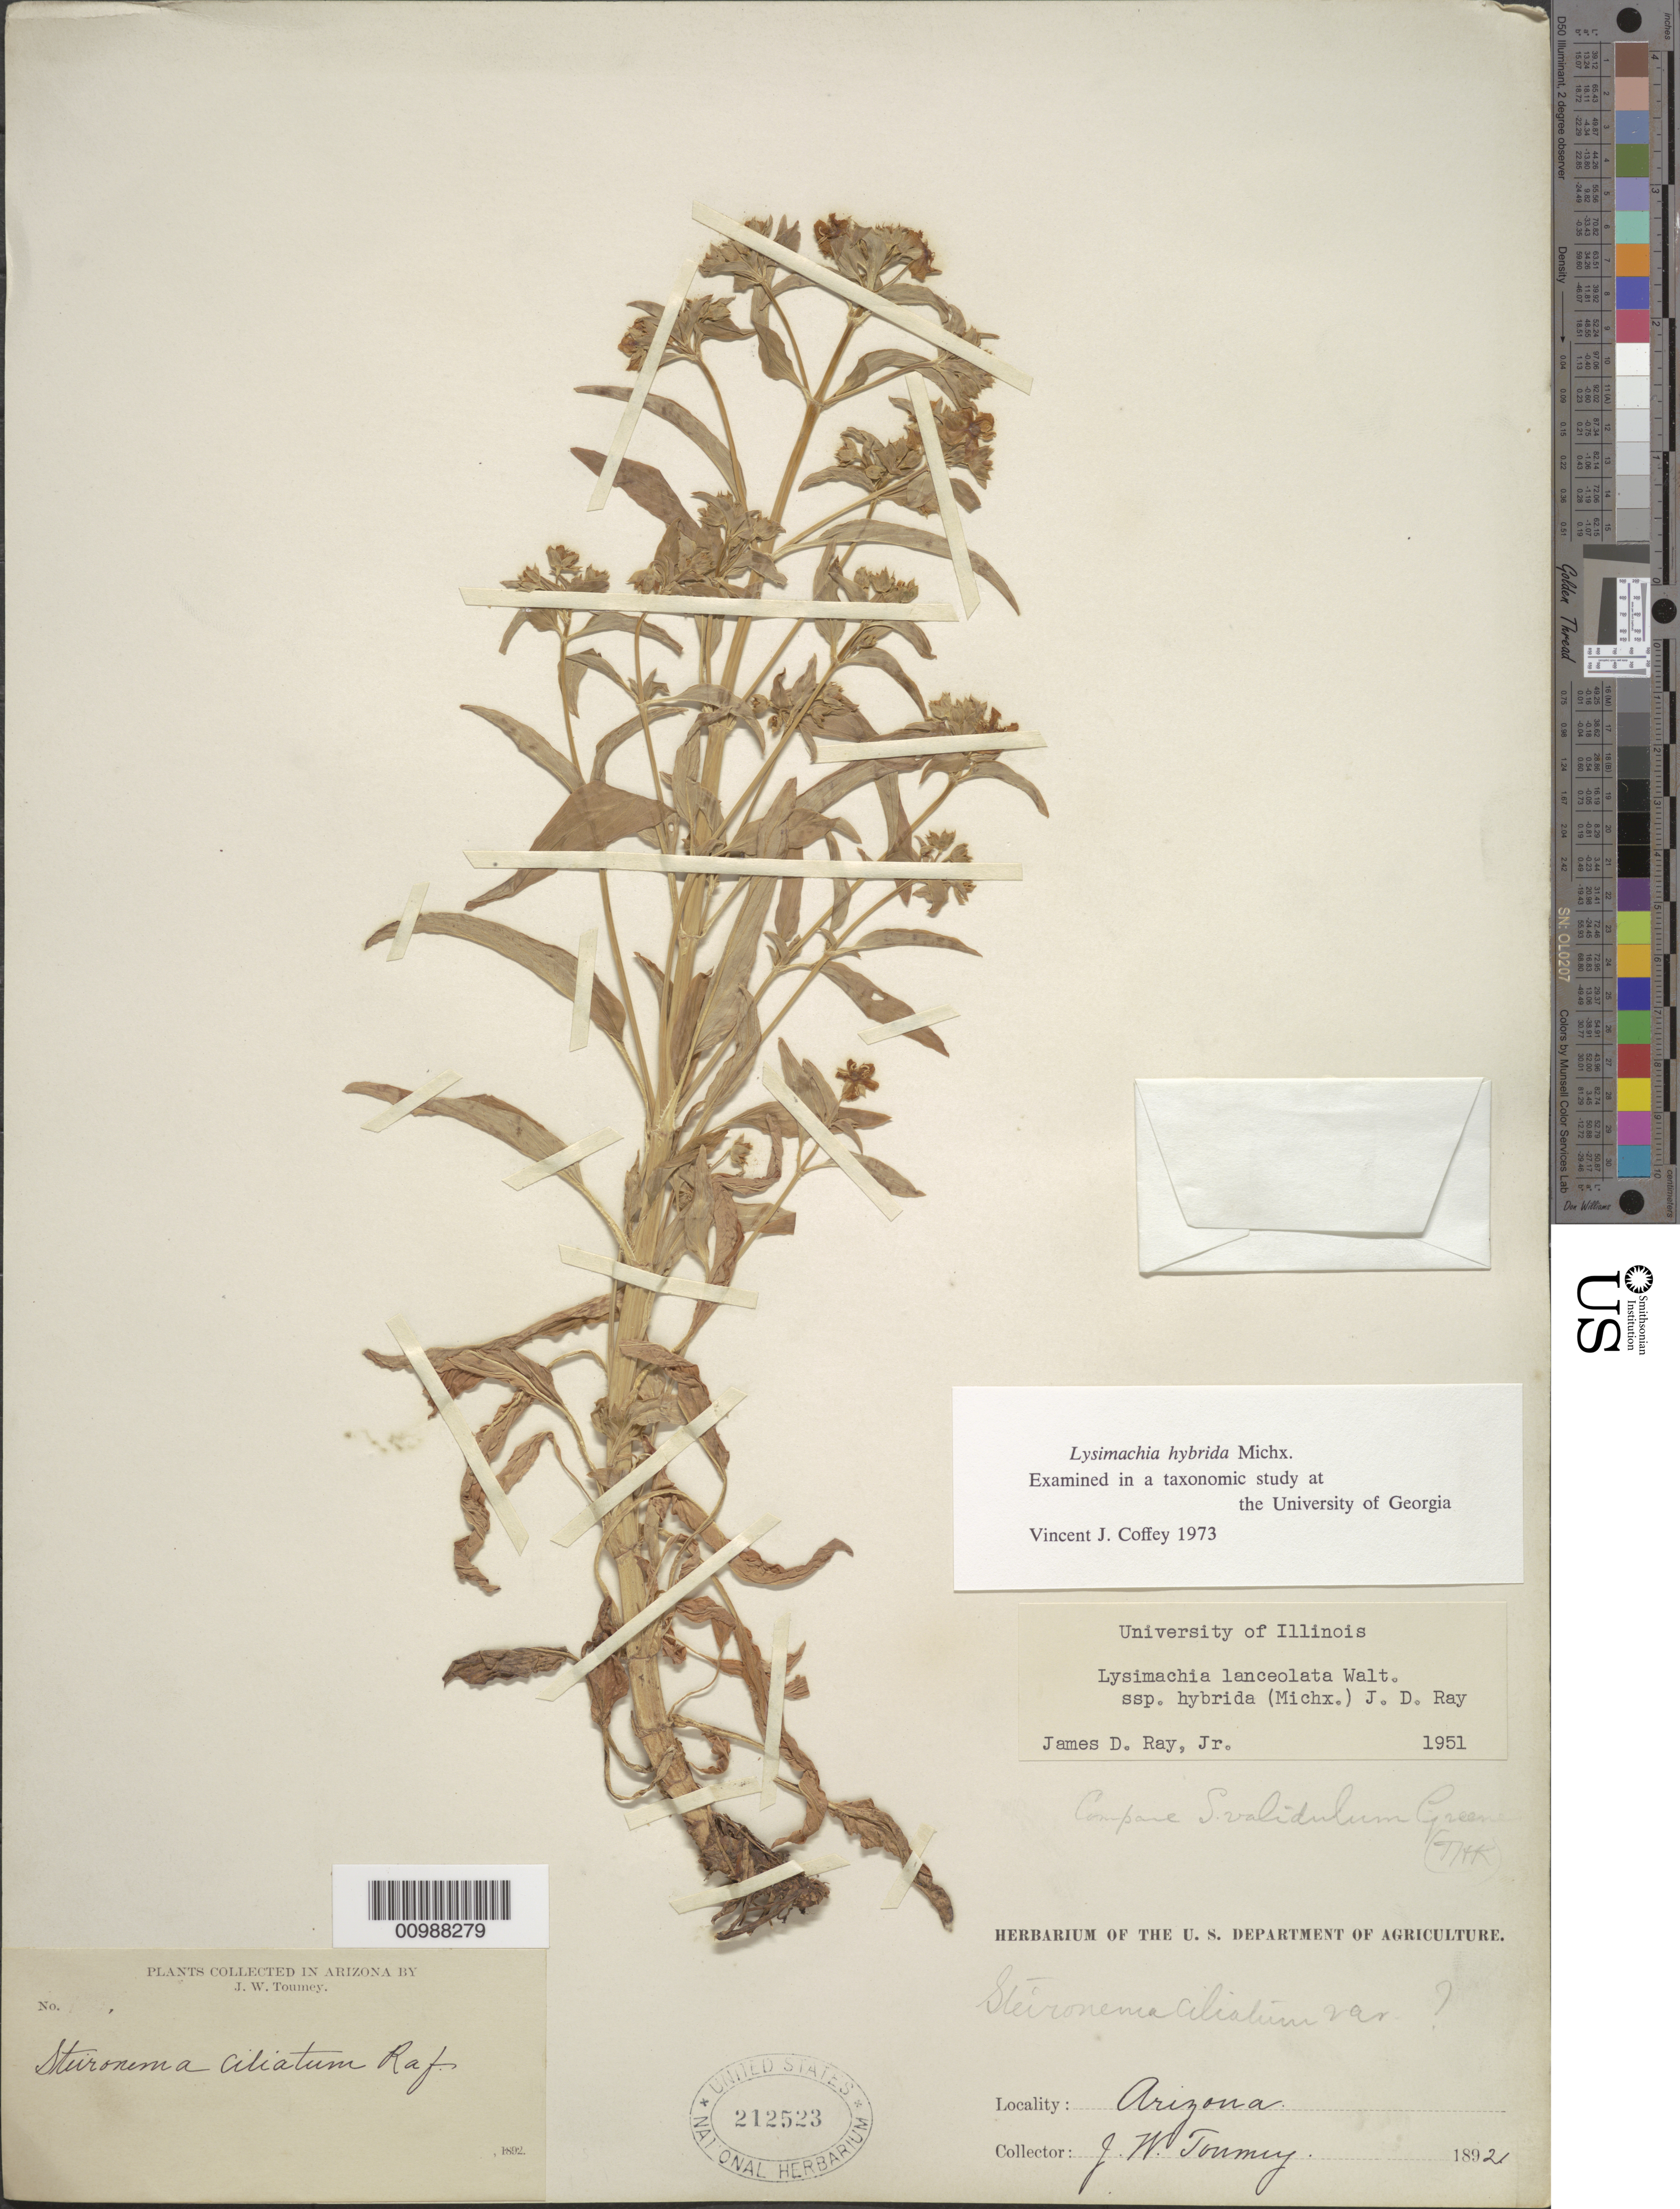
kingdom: Plantae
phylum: Tracheophyta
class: Magnoliopsida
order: Ericales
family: Primulaceae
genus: Lysimachia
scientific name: Lysimachia hybrida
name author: Michx.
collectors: J. W. Toumey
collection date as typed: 1892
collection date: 1892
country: United States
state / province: Arizona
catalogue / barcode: US 212523